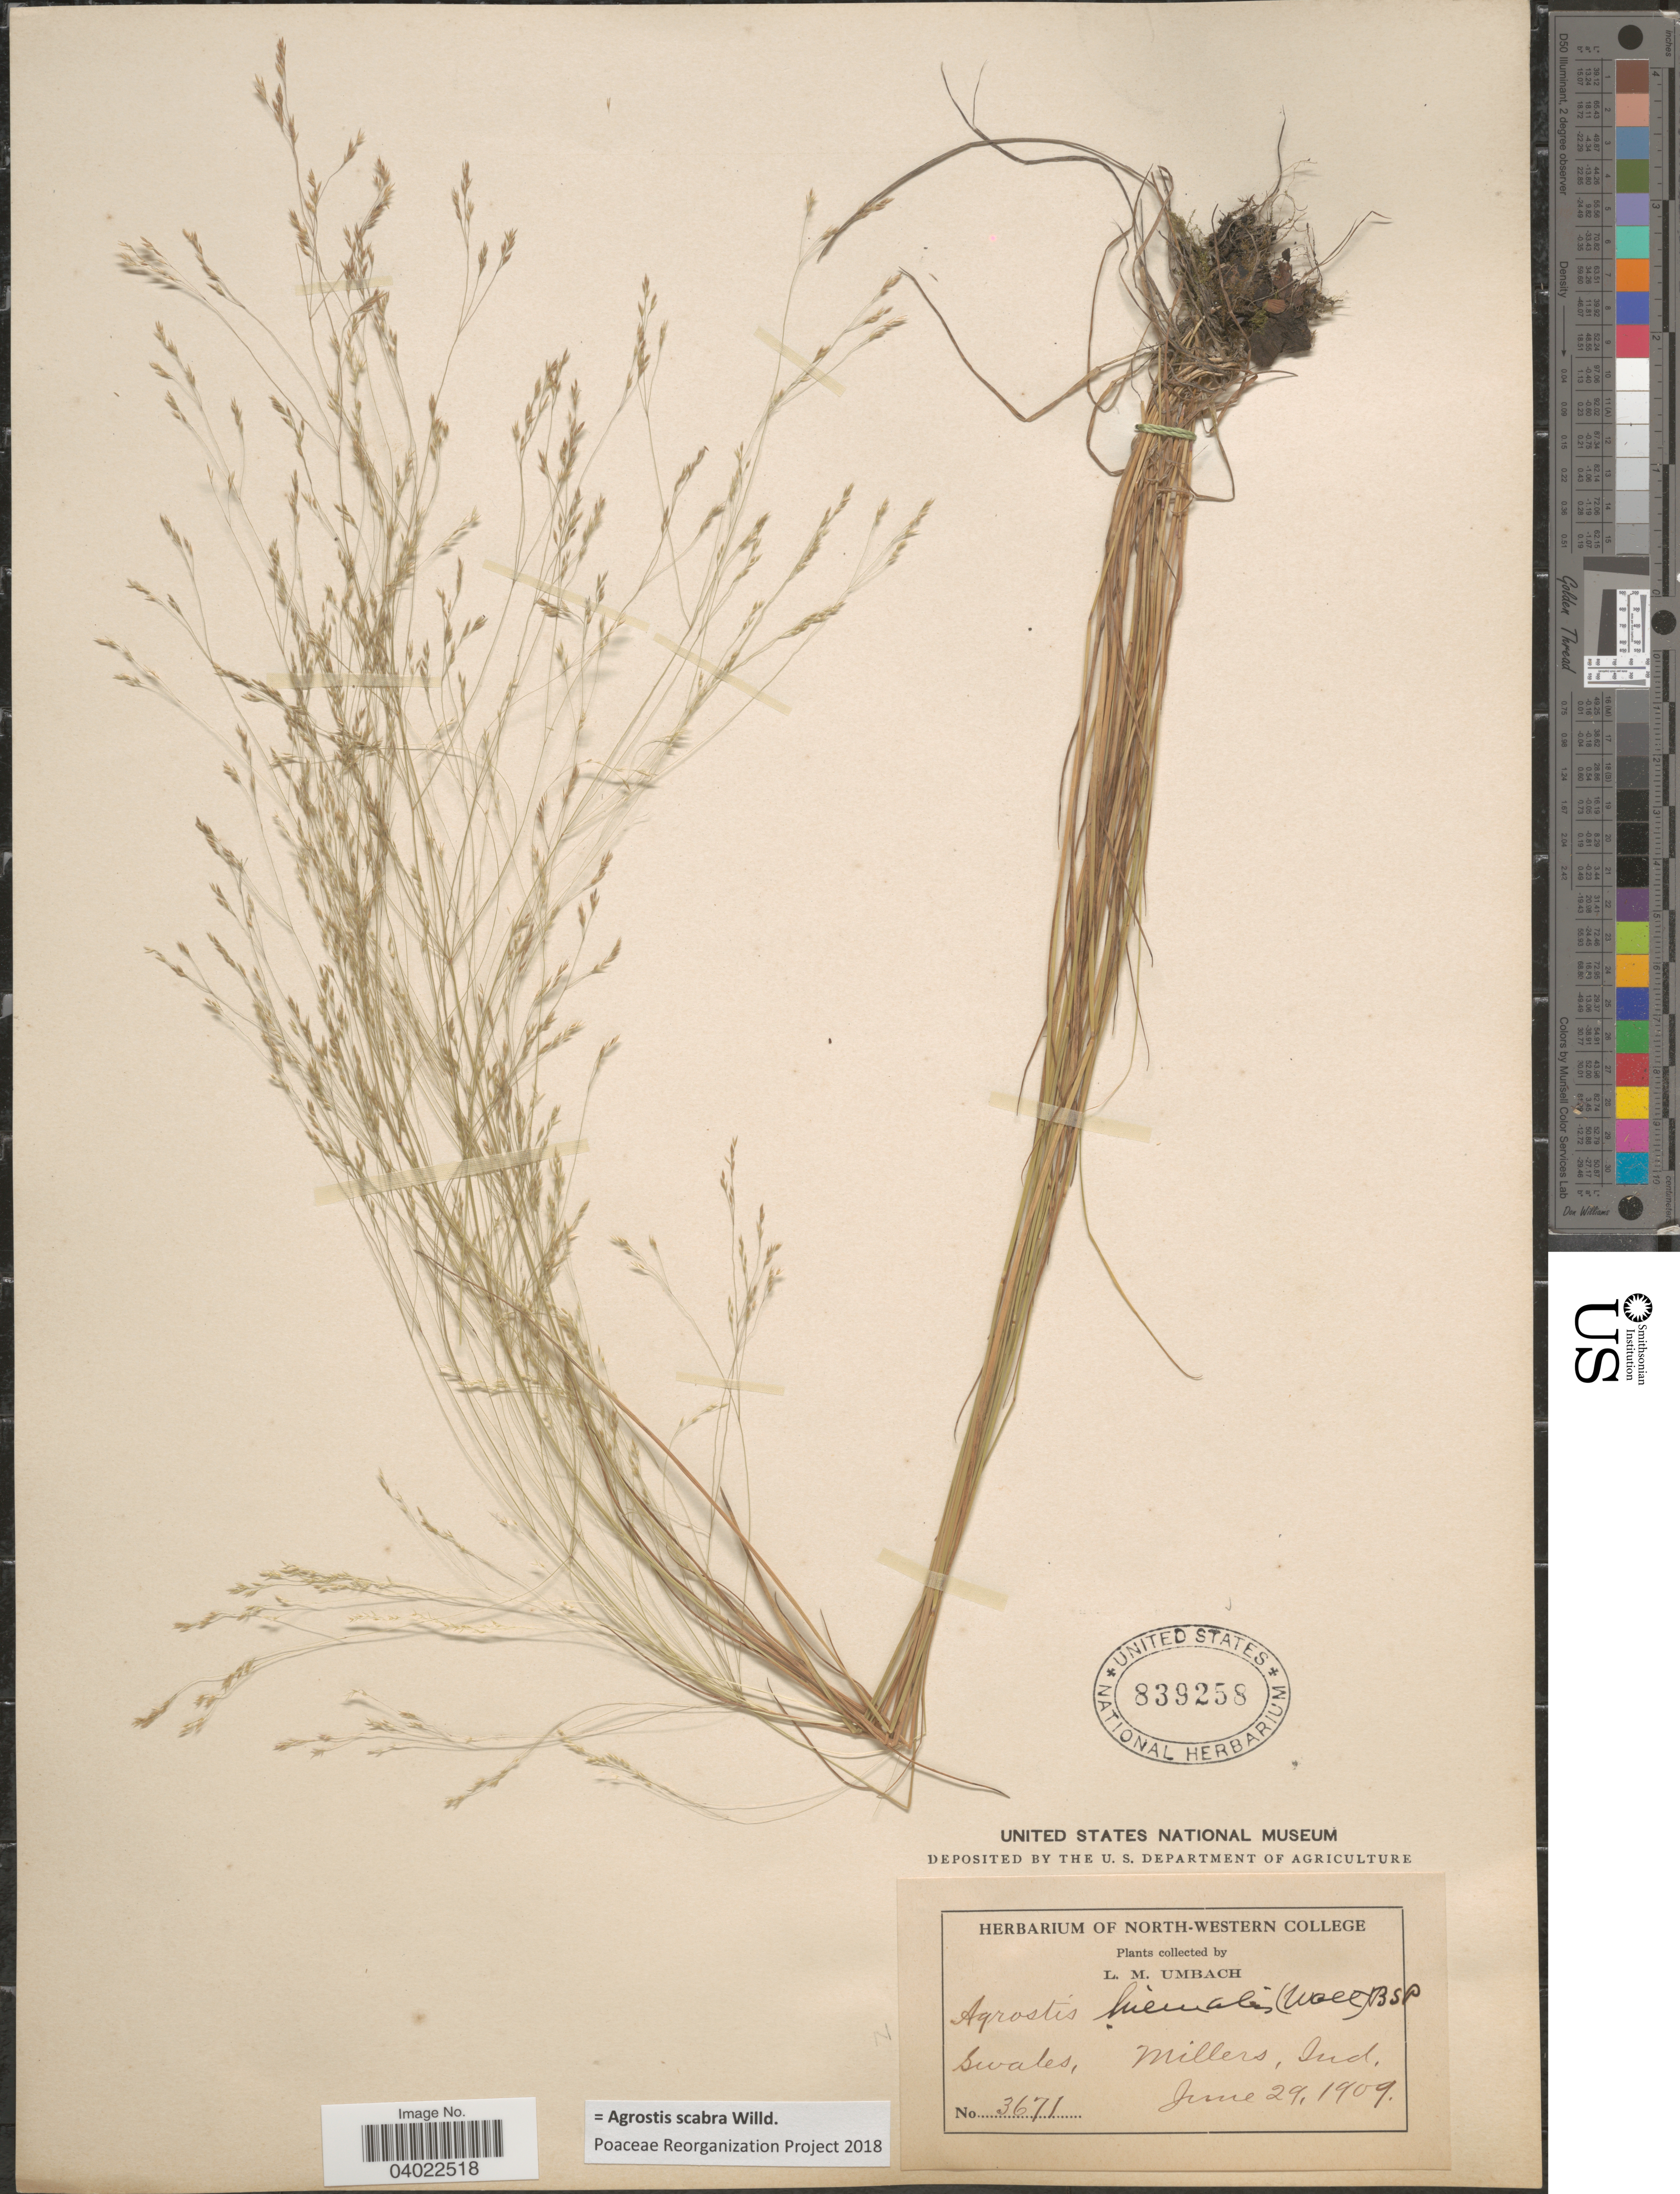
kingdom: Plantae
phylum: Tracheophyta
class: Liliopsida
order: Poales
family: Poaceae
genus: Agrostis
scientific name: Agrostis scabra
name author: Willd.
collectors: L. M. Umbach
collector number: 3671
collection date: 1909-06-29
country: United States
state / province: Indiana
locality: Swales, Millers.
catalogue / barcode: US 839258